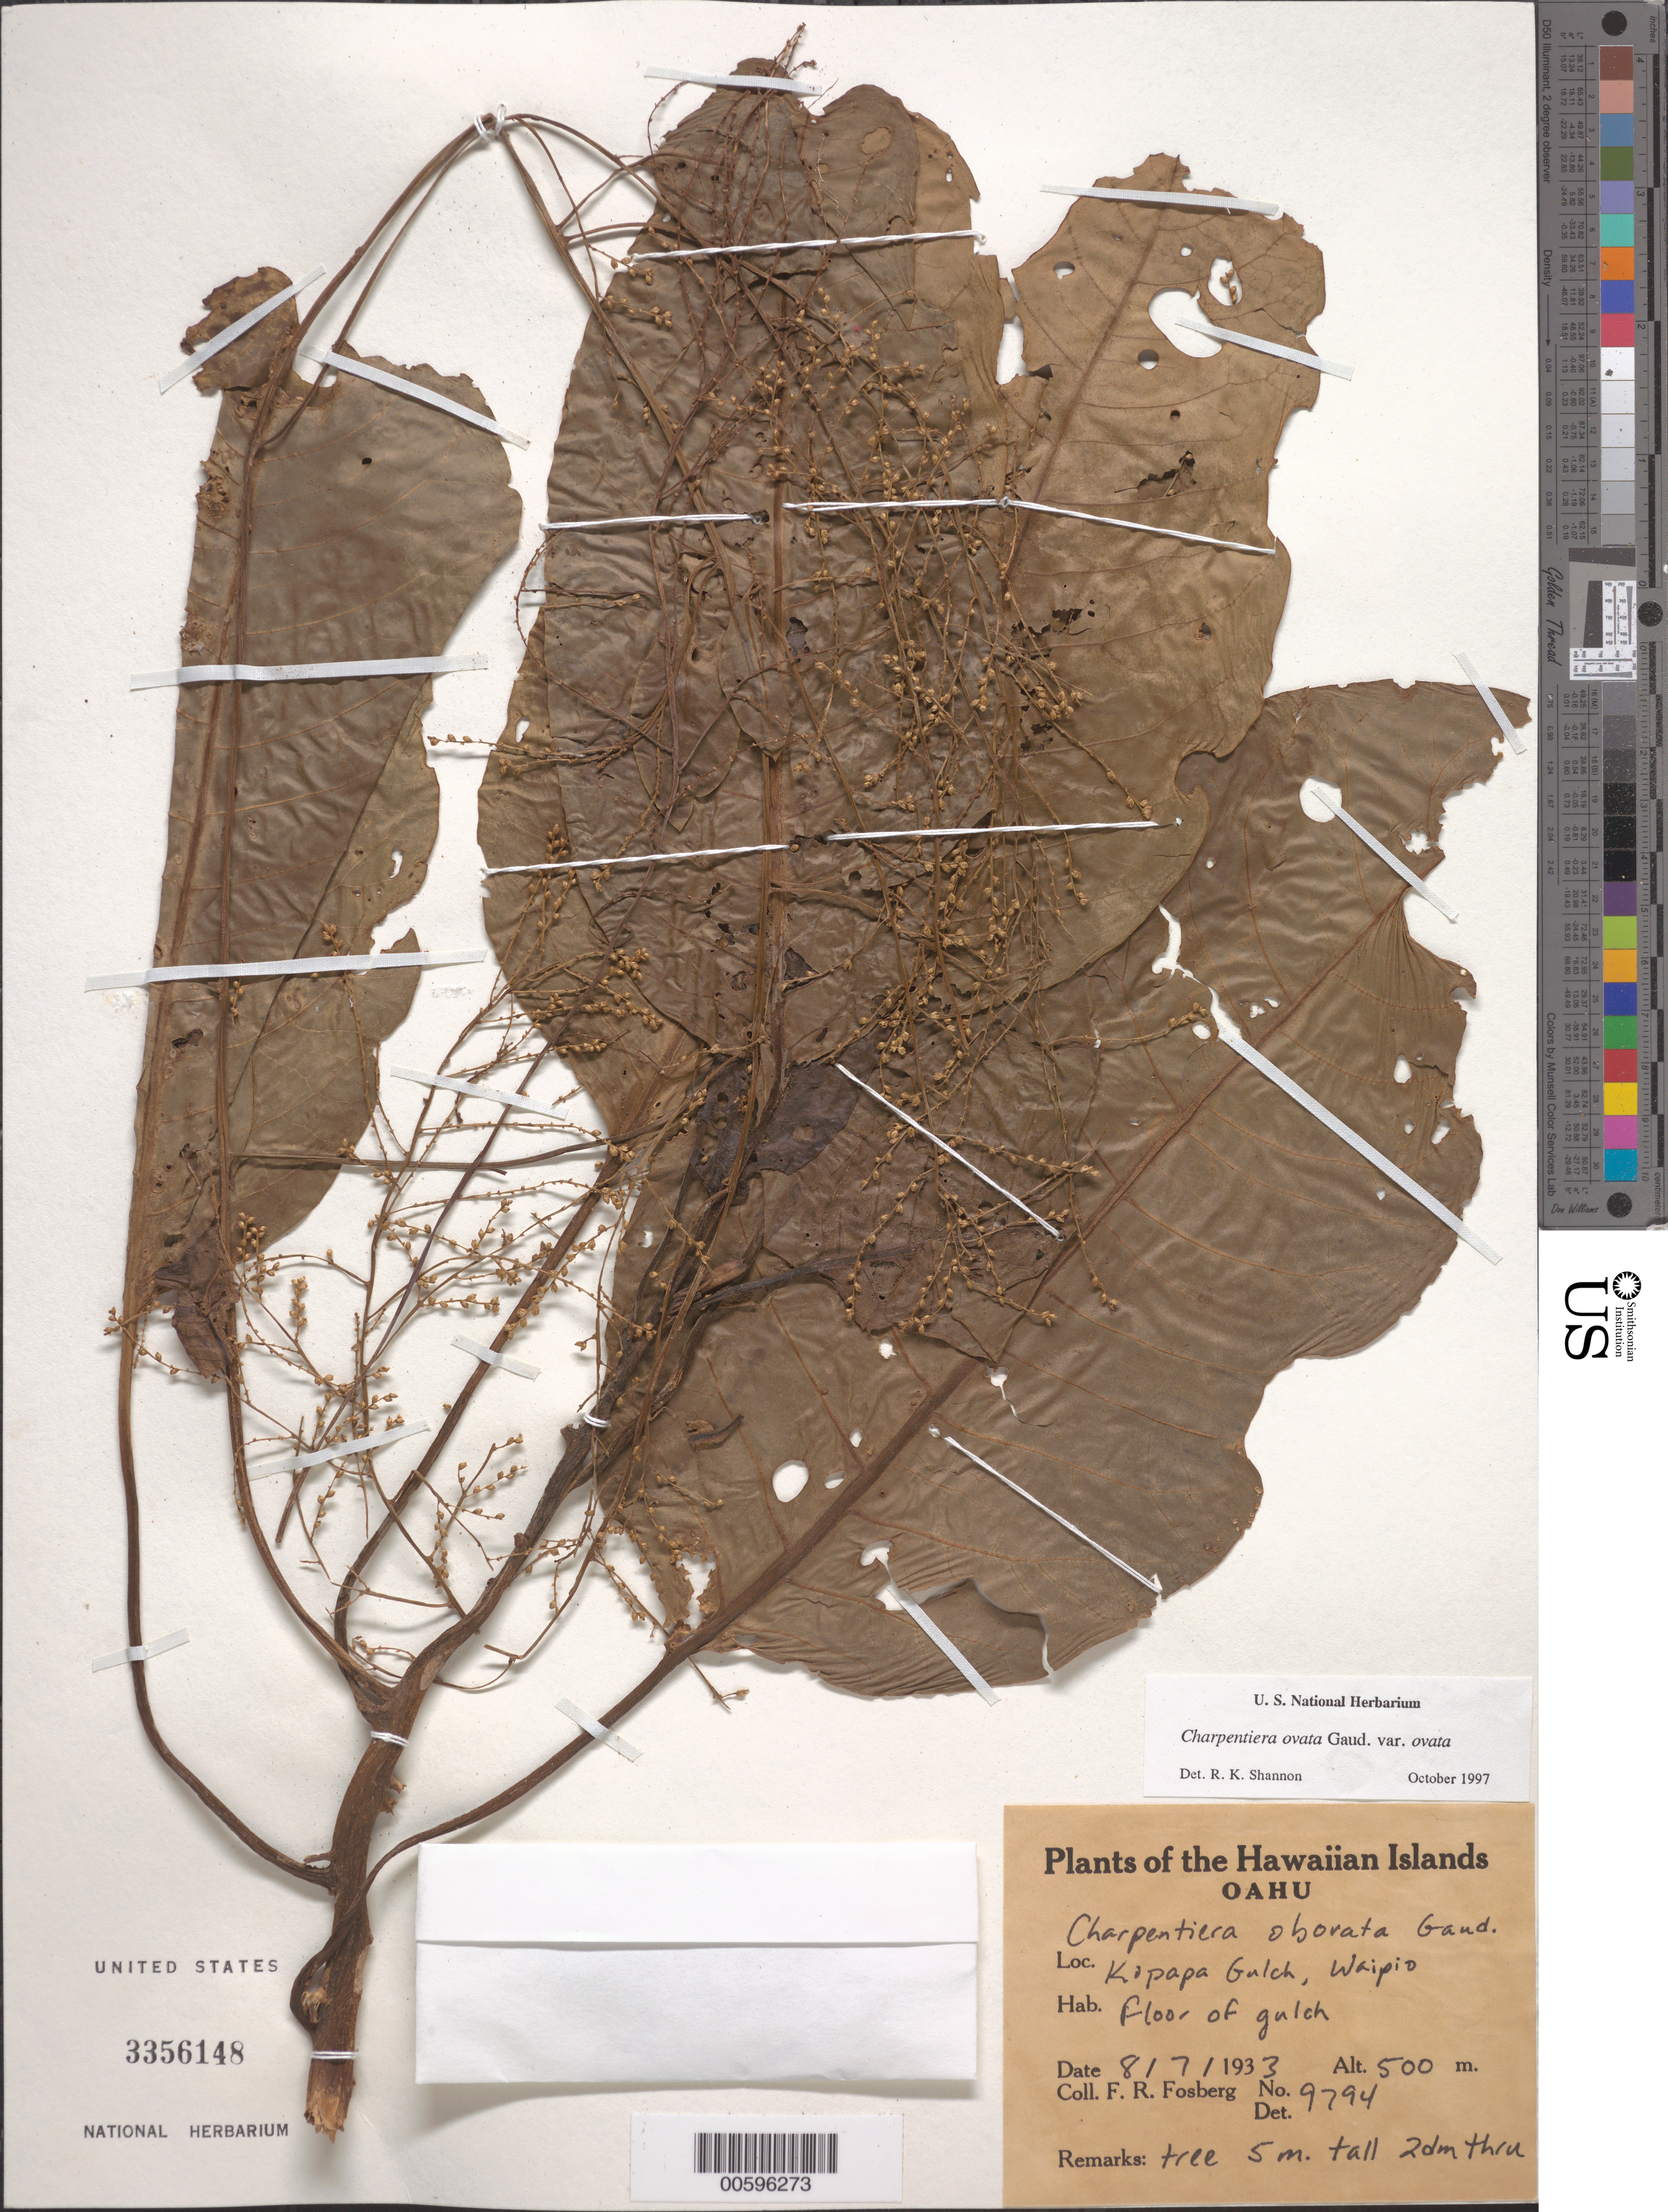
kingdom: Plantae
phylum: Tracheophyta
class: Magnoliopsida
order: Caryophyllales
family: Amaranthaceae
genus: Charpentiera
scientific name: Charpentiera ovata var. ovata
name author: Gaudich.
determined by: Shannon, R. K., (UNITED STATES)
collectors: F. R. Fosberg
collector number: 9794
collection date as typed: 7 Aug 1933 or 8 Jul 1933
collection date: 1933-07-08 or 1933-08-07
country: United States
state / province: Hawaii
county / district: Honolulu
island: Oahu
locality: Kipapa Gulch, Waipio, floor of gulch.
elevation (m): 500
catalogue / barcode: US 3356148